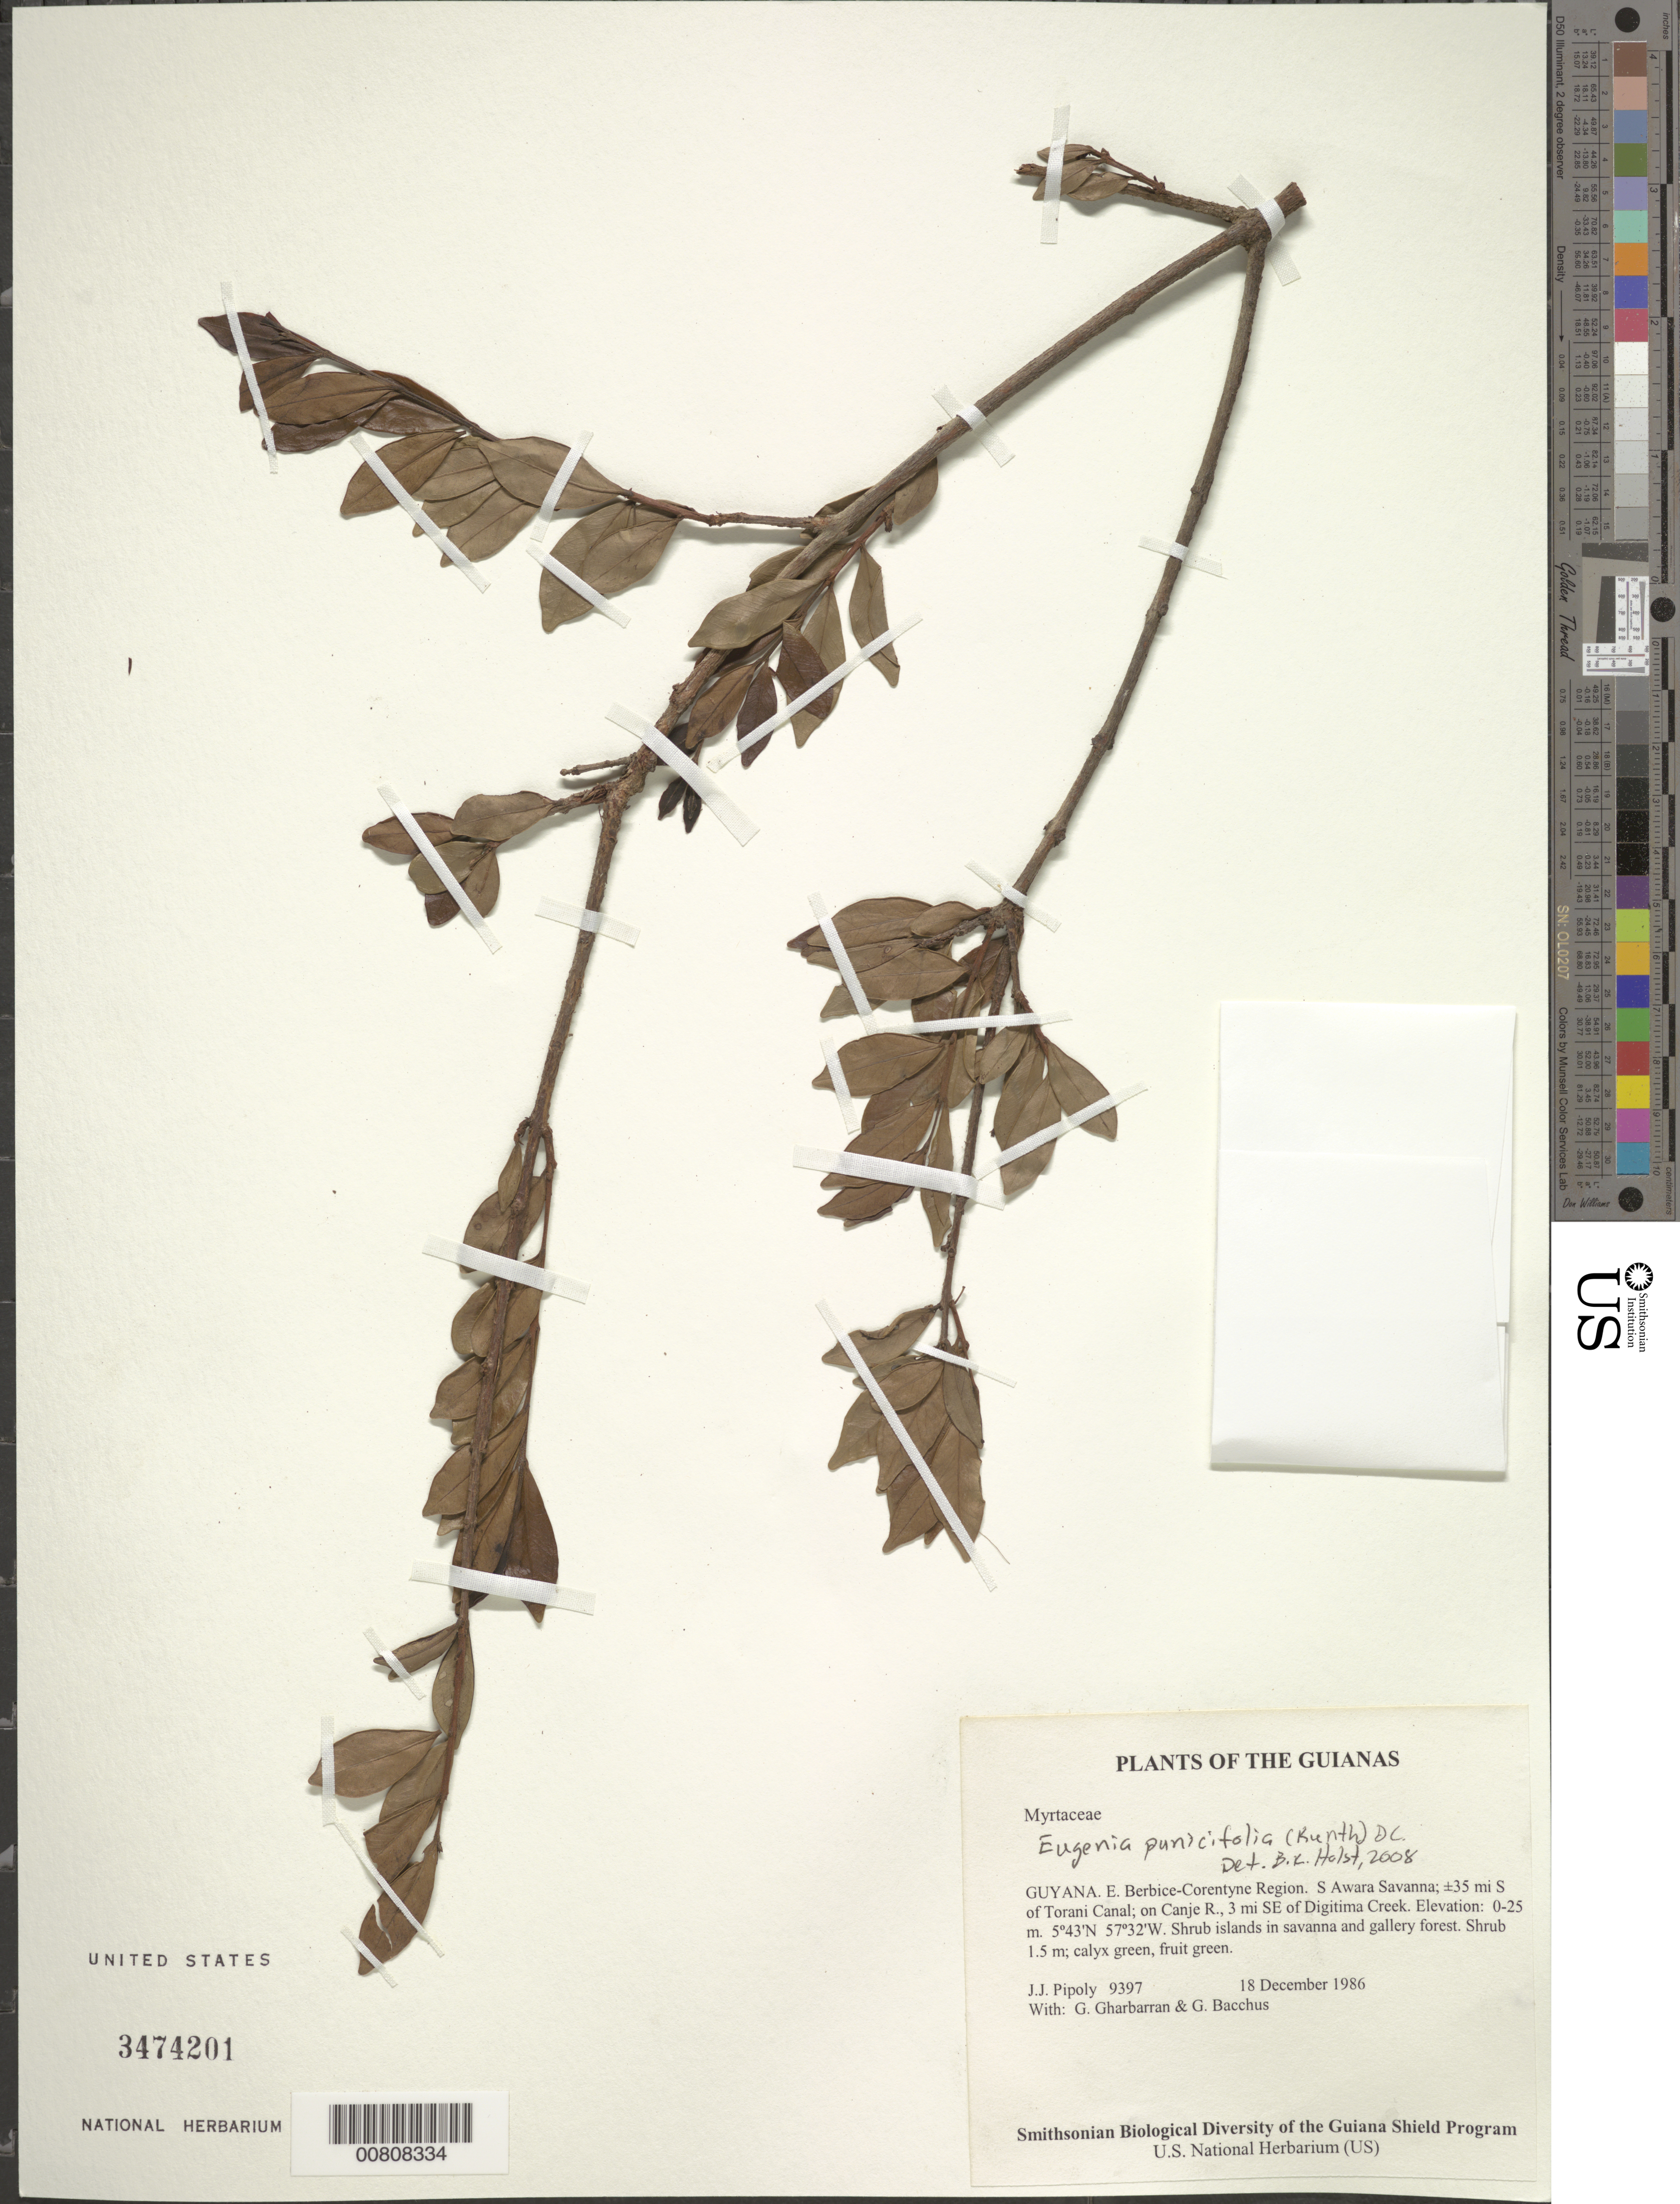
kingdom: Plantae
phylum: Tracheophyta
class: Magnoliopsida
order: Myrtales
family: Myrtaceae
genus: Eugenia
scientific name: Eugenia punicifolia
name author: (Kunth) DC.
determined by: Holst, Bruce K.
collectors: J. J. Pipoly, G. Gharbarran & G. Bacchus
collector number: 9397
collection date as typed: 18 December 1986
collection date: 1986-12-18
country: Guyana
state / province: E. Berbice-Corentyne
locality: S Awara Savanna; ±35 mi S of Torani Canal; on Canje R., 3 mi SE of Digitima Creek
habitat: Shrub islands in savanna and gallery forest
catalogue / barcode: US 3474201